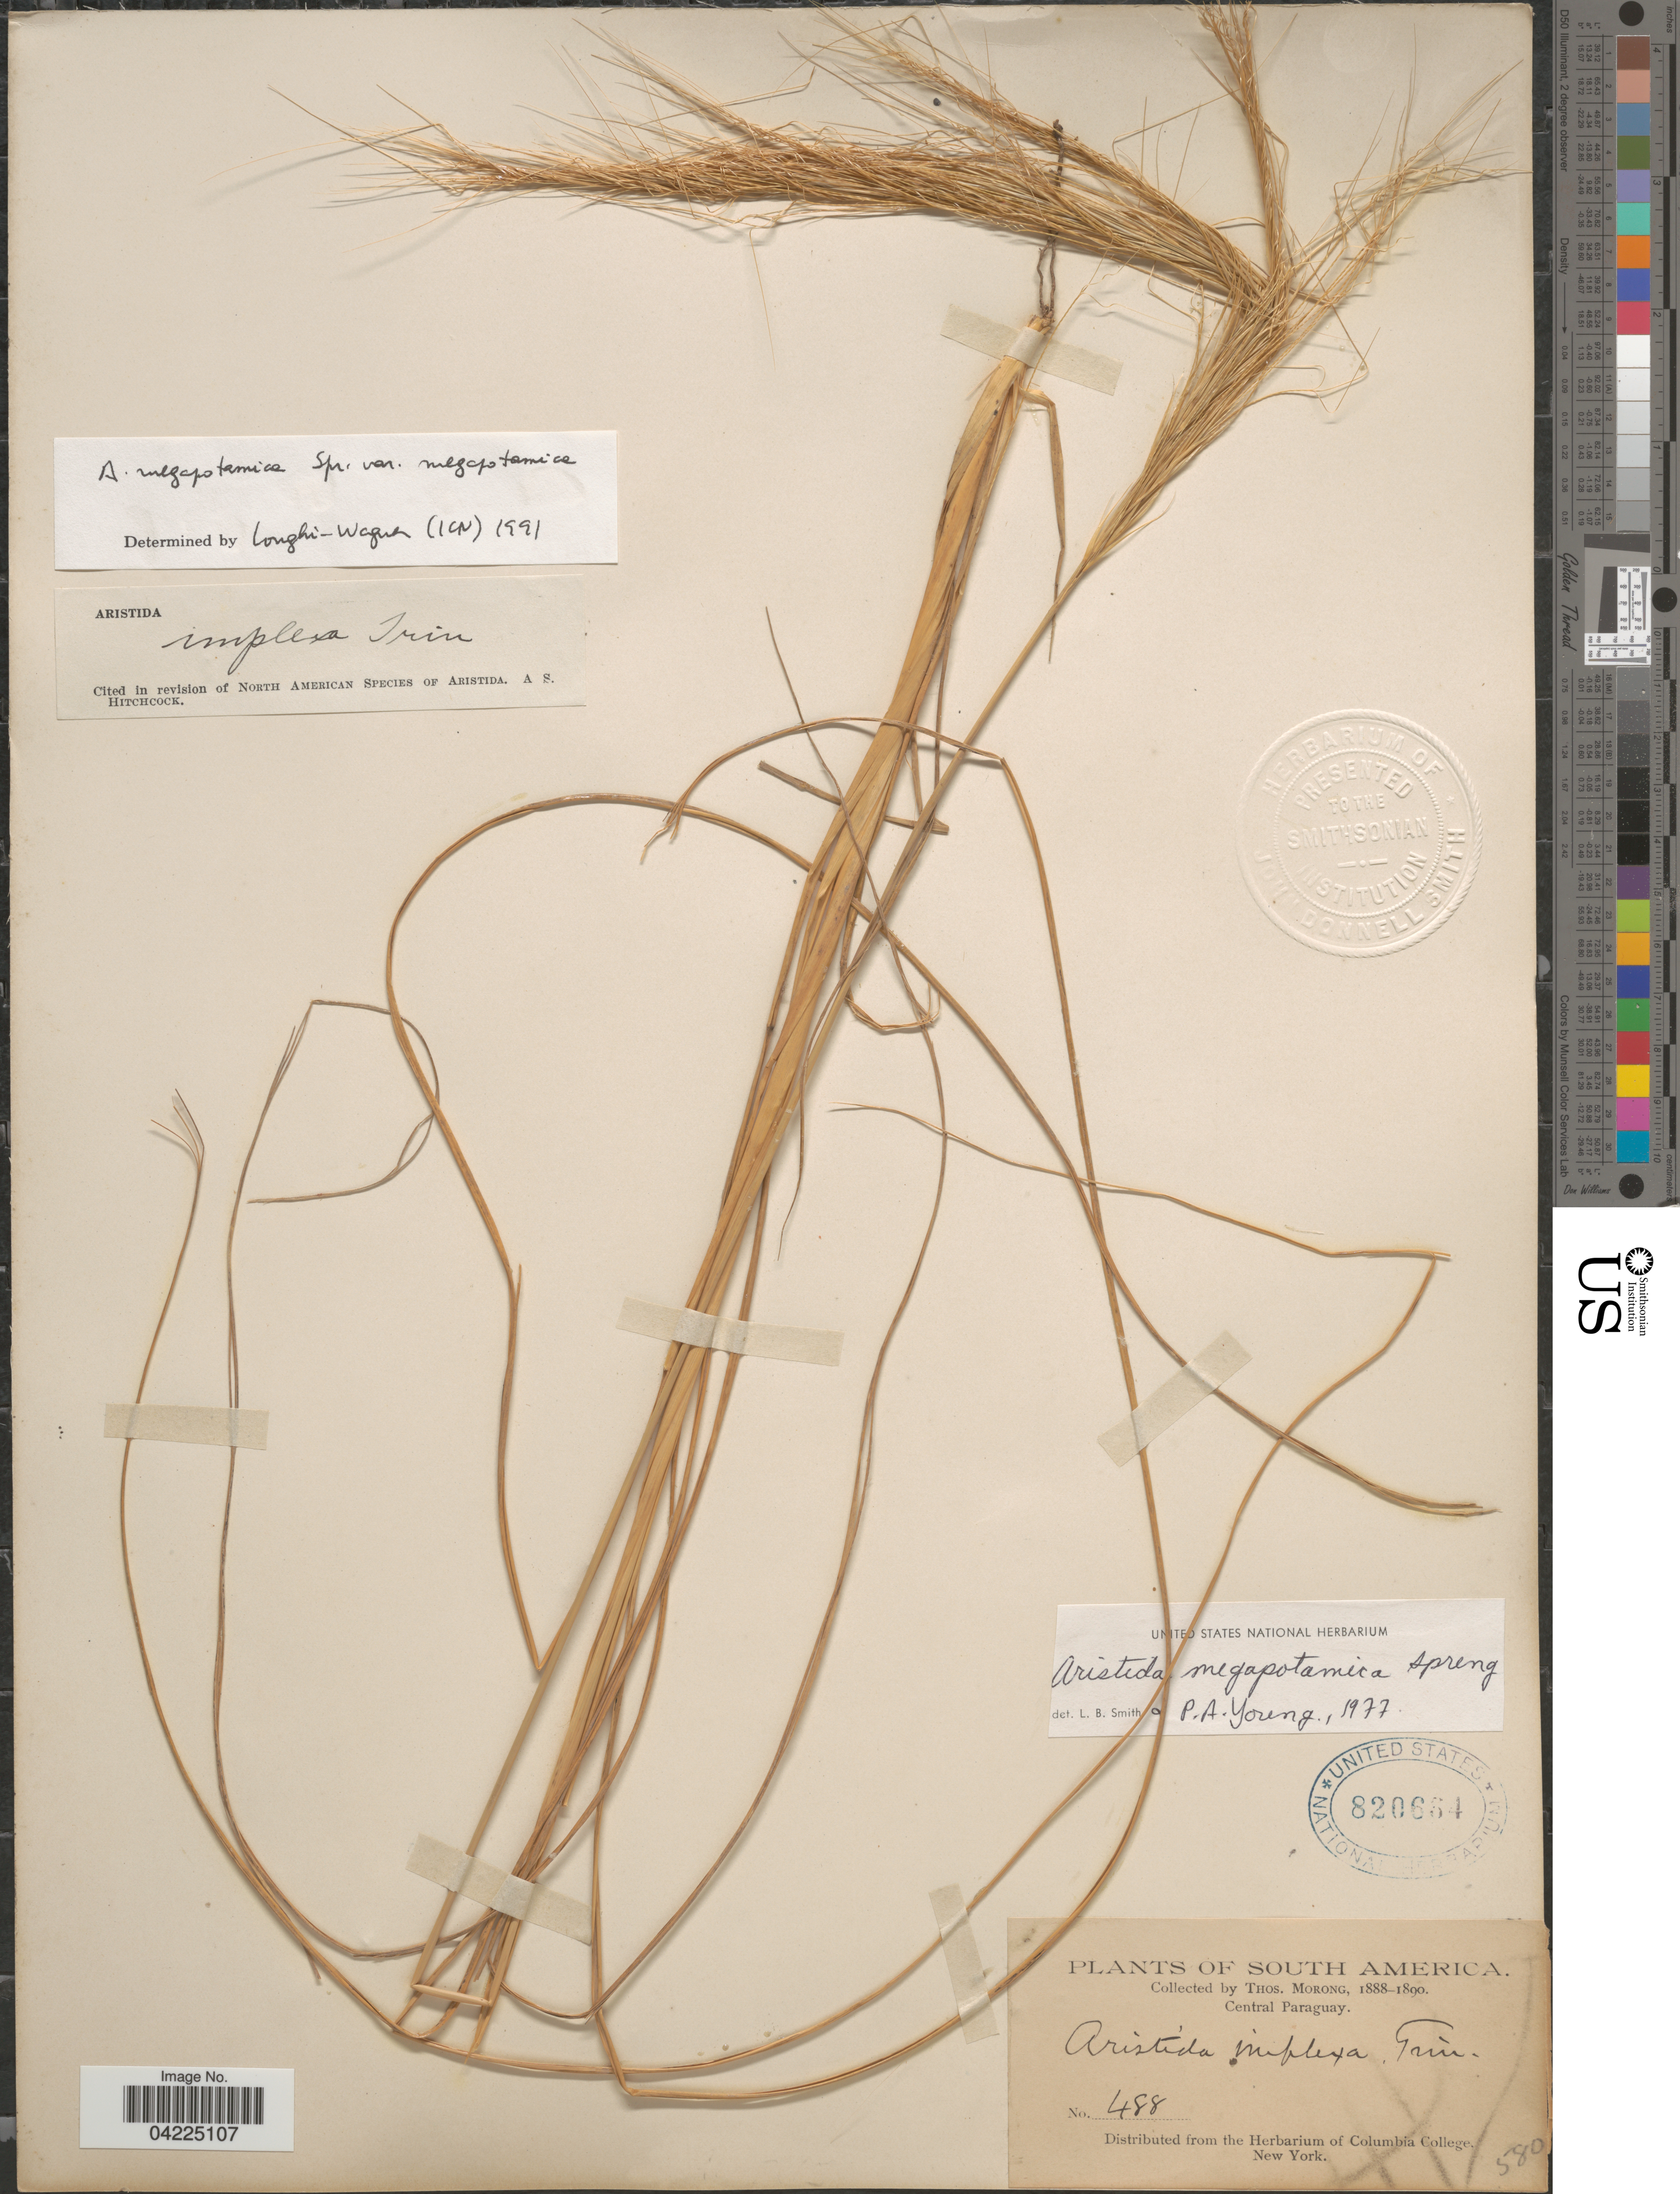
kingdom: Plantae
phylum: Tracheophyta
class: Liliopsida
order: Poales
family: Poaceae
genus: Aristida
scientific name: Aristida megapotamica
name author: Spreng.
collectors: ex herb. T. Morong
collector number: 488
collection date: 1888/1890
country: Paraguay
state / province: Central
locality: Central Paraguay.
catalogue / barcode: US 820664